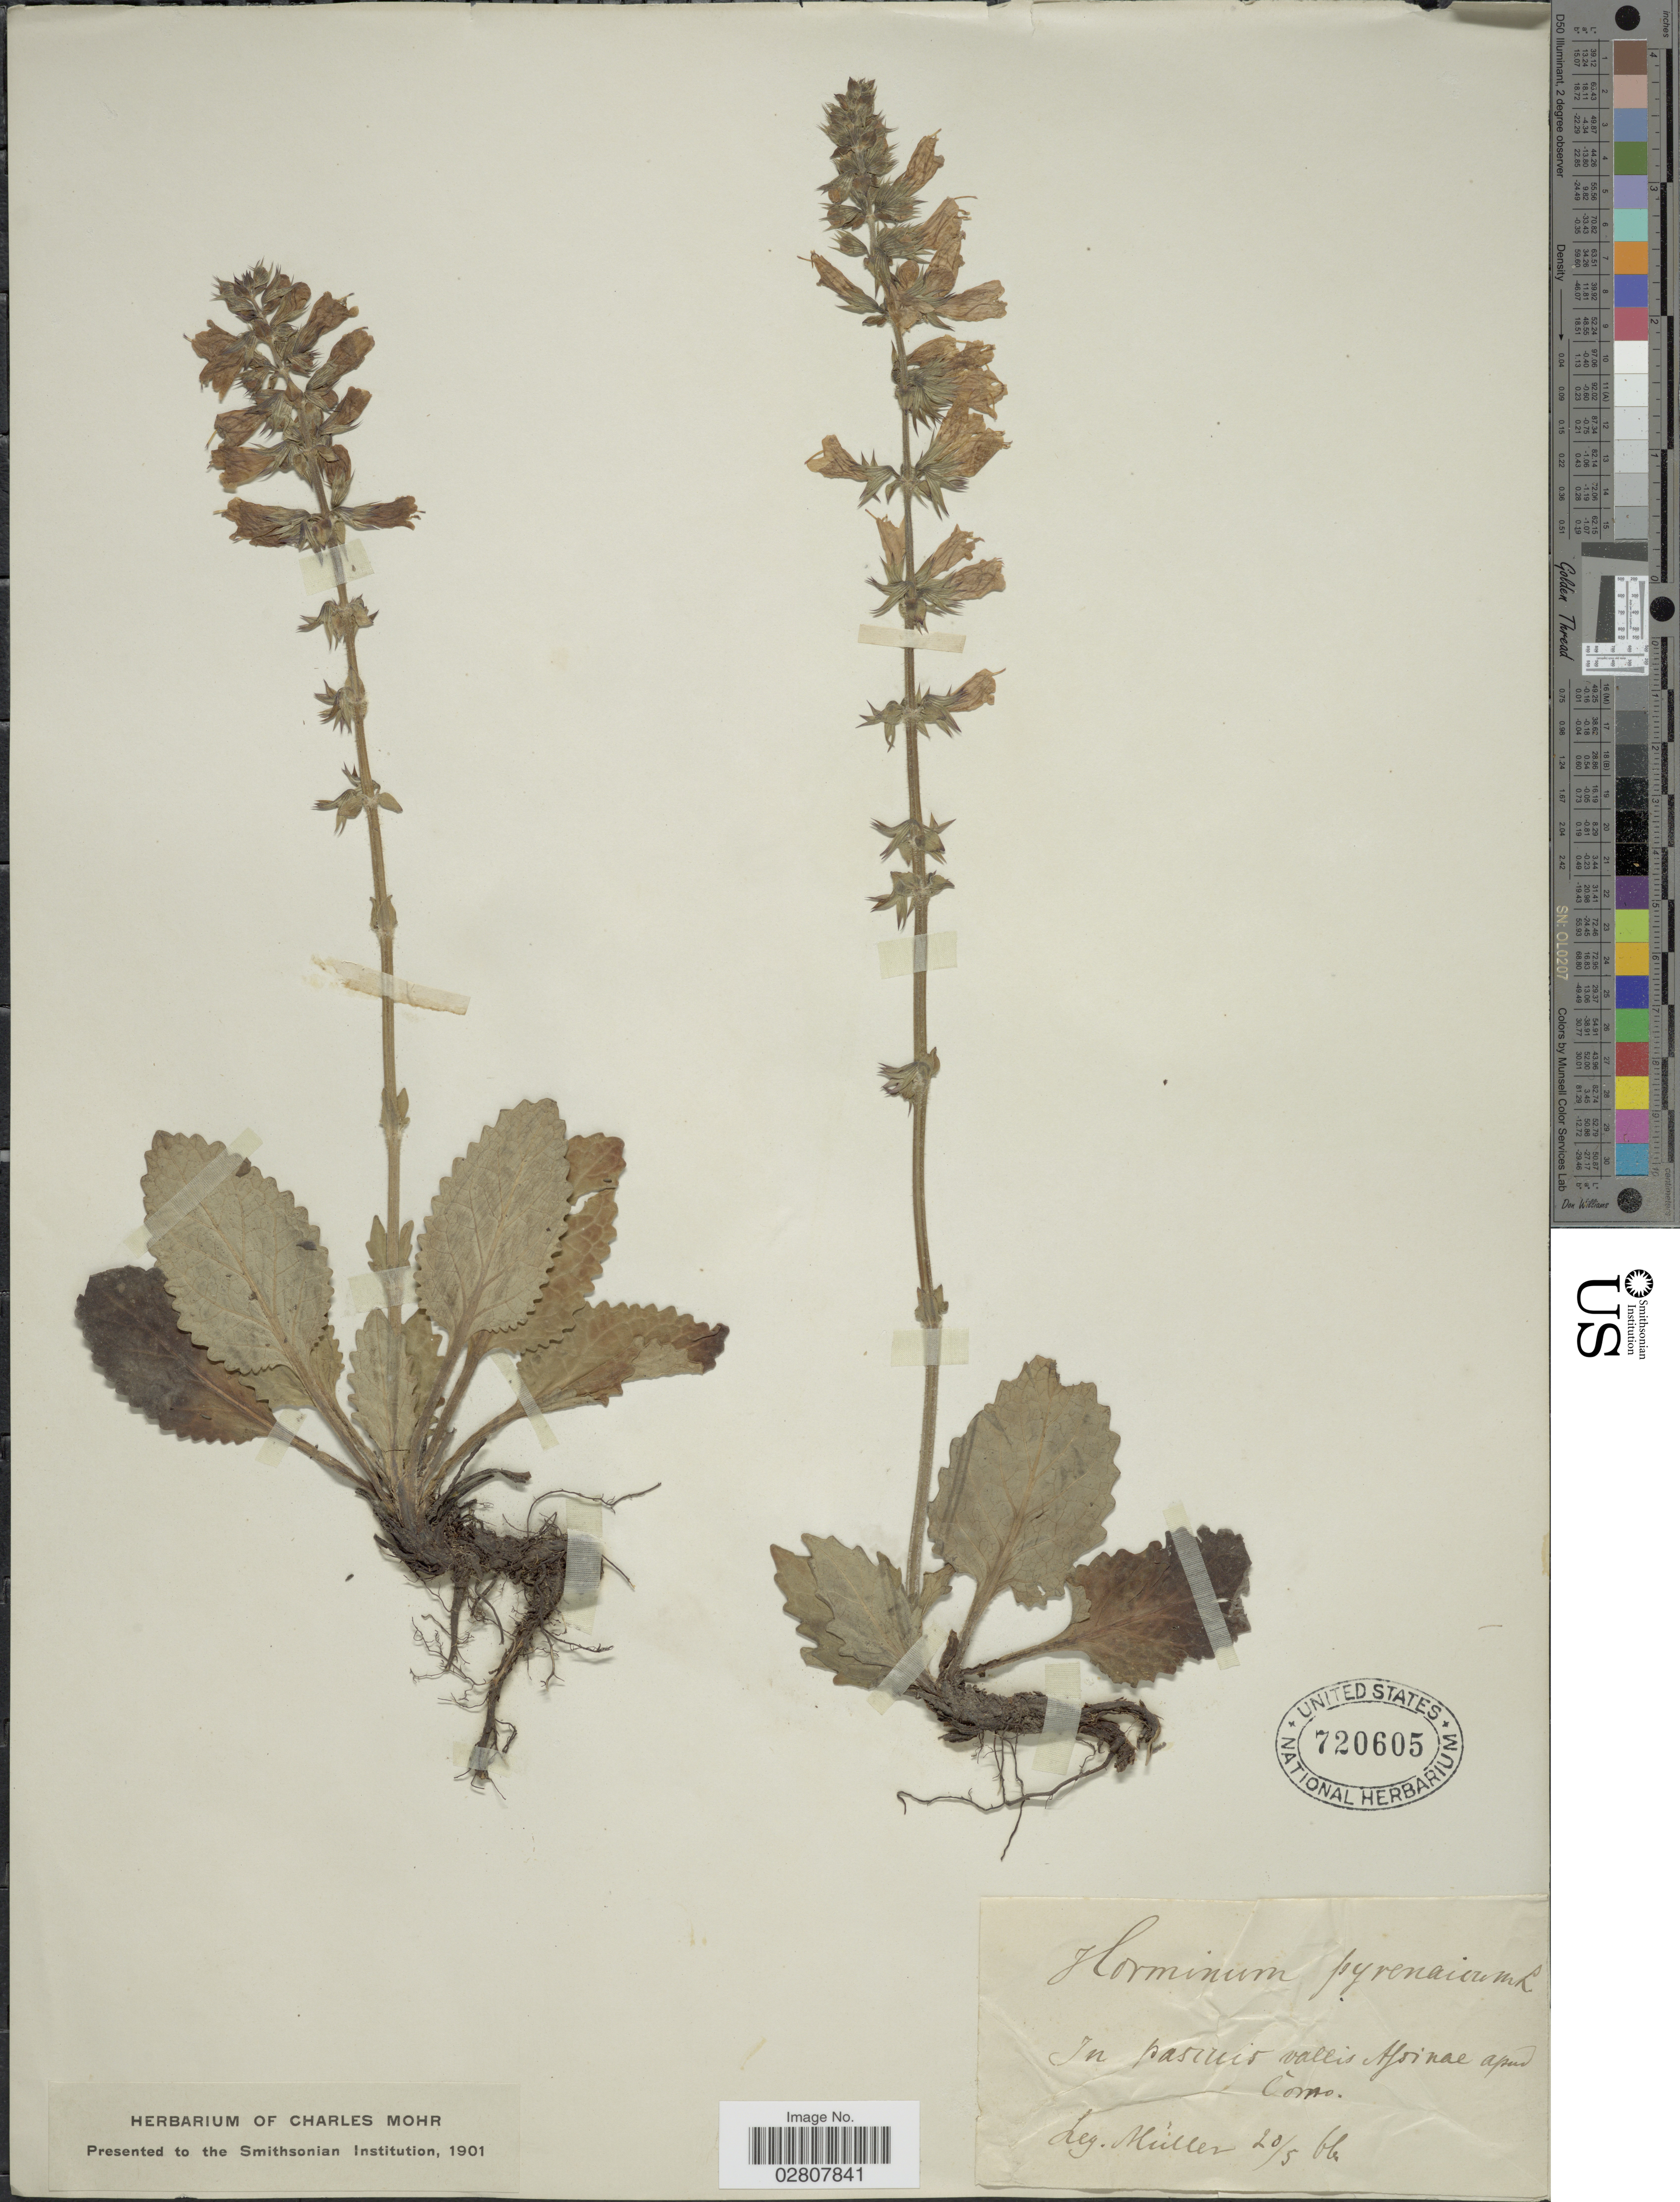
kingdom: Plantae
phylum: Tracheophyta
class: Magnoliopsida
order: Lamiales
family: Lamiaceae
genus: Horminum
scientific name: Horminum pyrenaicum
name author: L.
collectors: -- Müller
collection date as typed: Transcribed d/m/y: 20/5/66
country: Italy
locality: In pascuis vallis Alpinae apud Còmo.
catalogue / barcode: US 720605